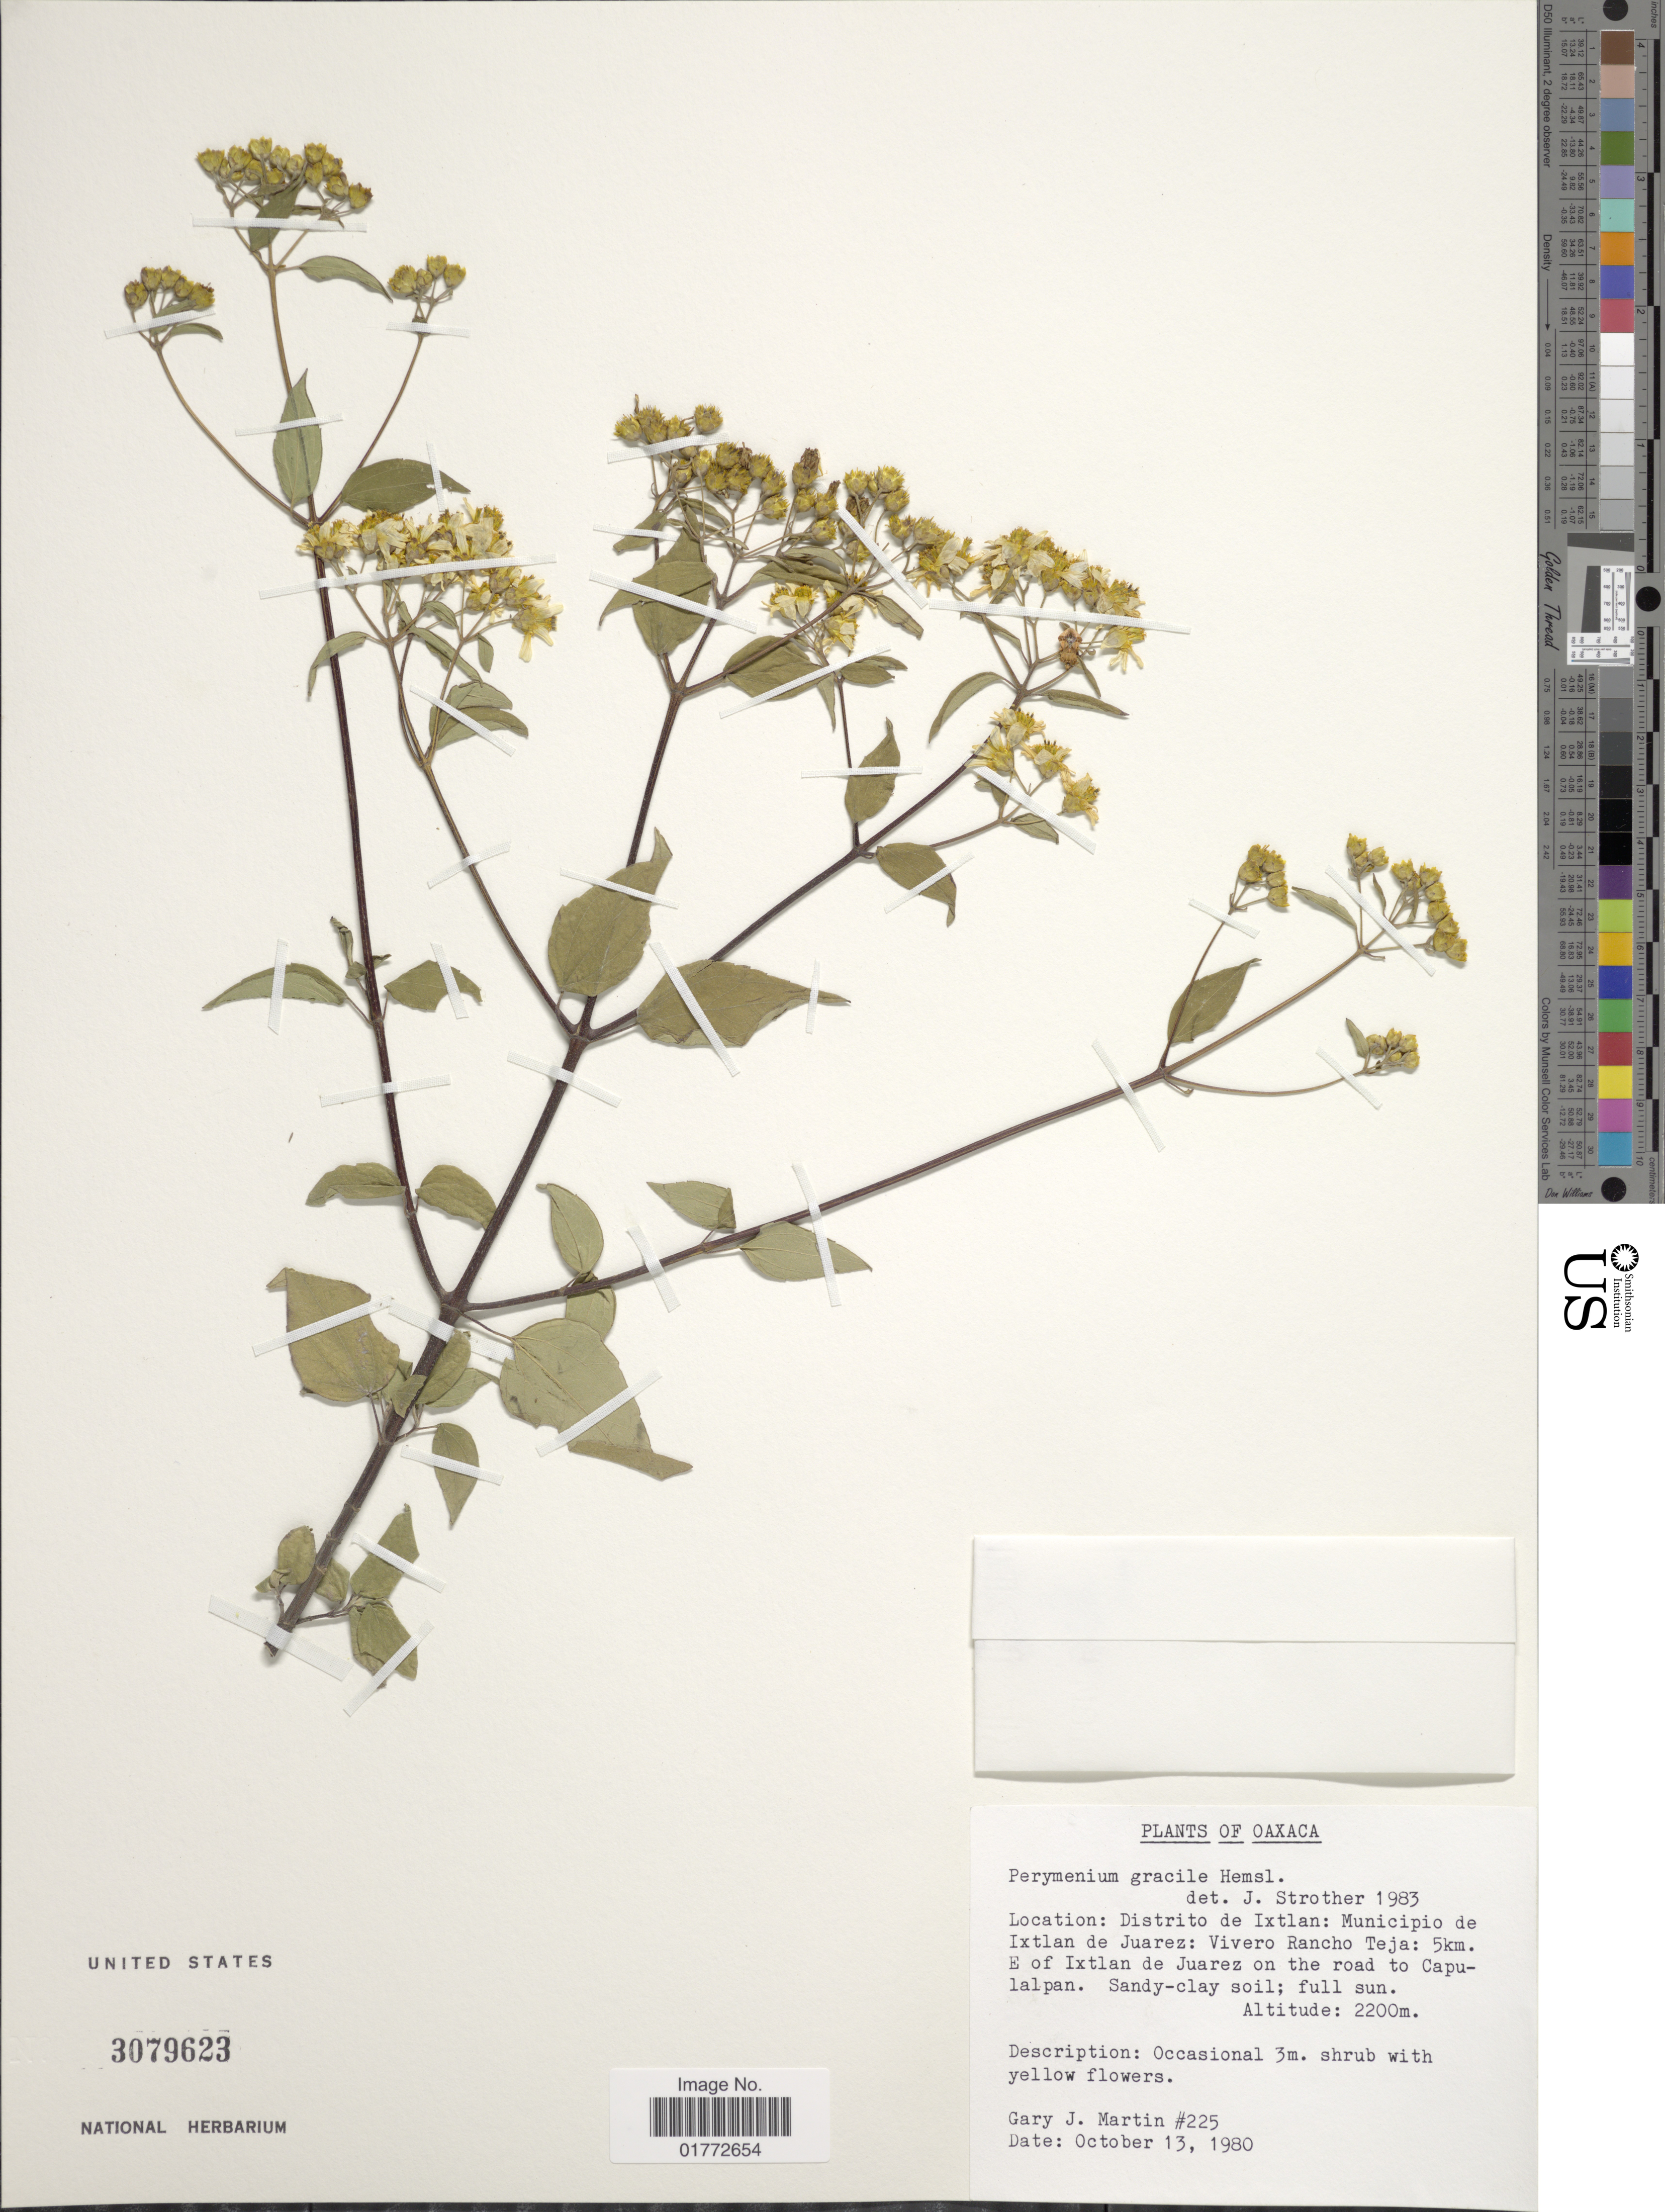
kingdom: Plantae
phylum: Tracheophyta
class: Magnoliopsida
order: Asterales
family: Asteraceae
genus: Perymenium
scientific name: Perymenium gracile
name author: Hemsl.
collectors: G. J. Martin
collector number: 225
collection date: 1980-10-13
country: Mexico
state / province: Oaxaca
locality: Distrito de Ixtlan: Municipio de Ixtlan de Juarez: Vivero Rancho Teja: 5 km. E of Ixtlan de Juarez on the road to Capulalpan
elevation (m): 2200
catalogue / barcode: US 3079623